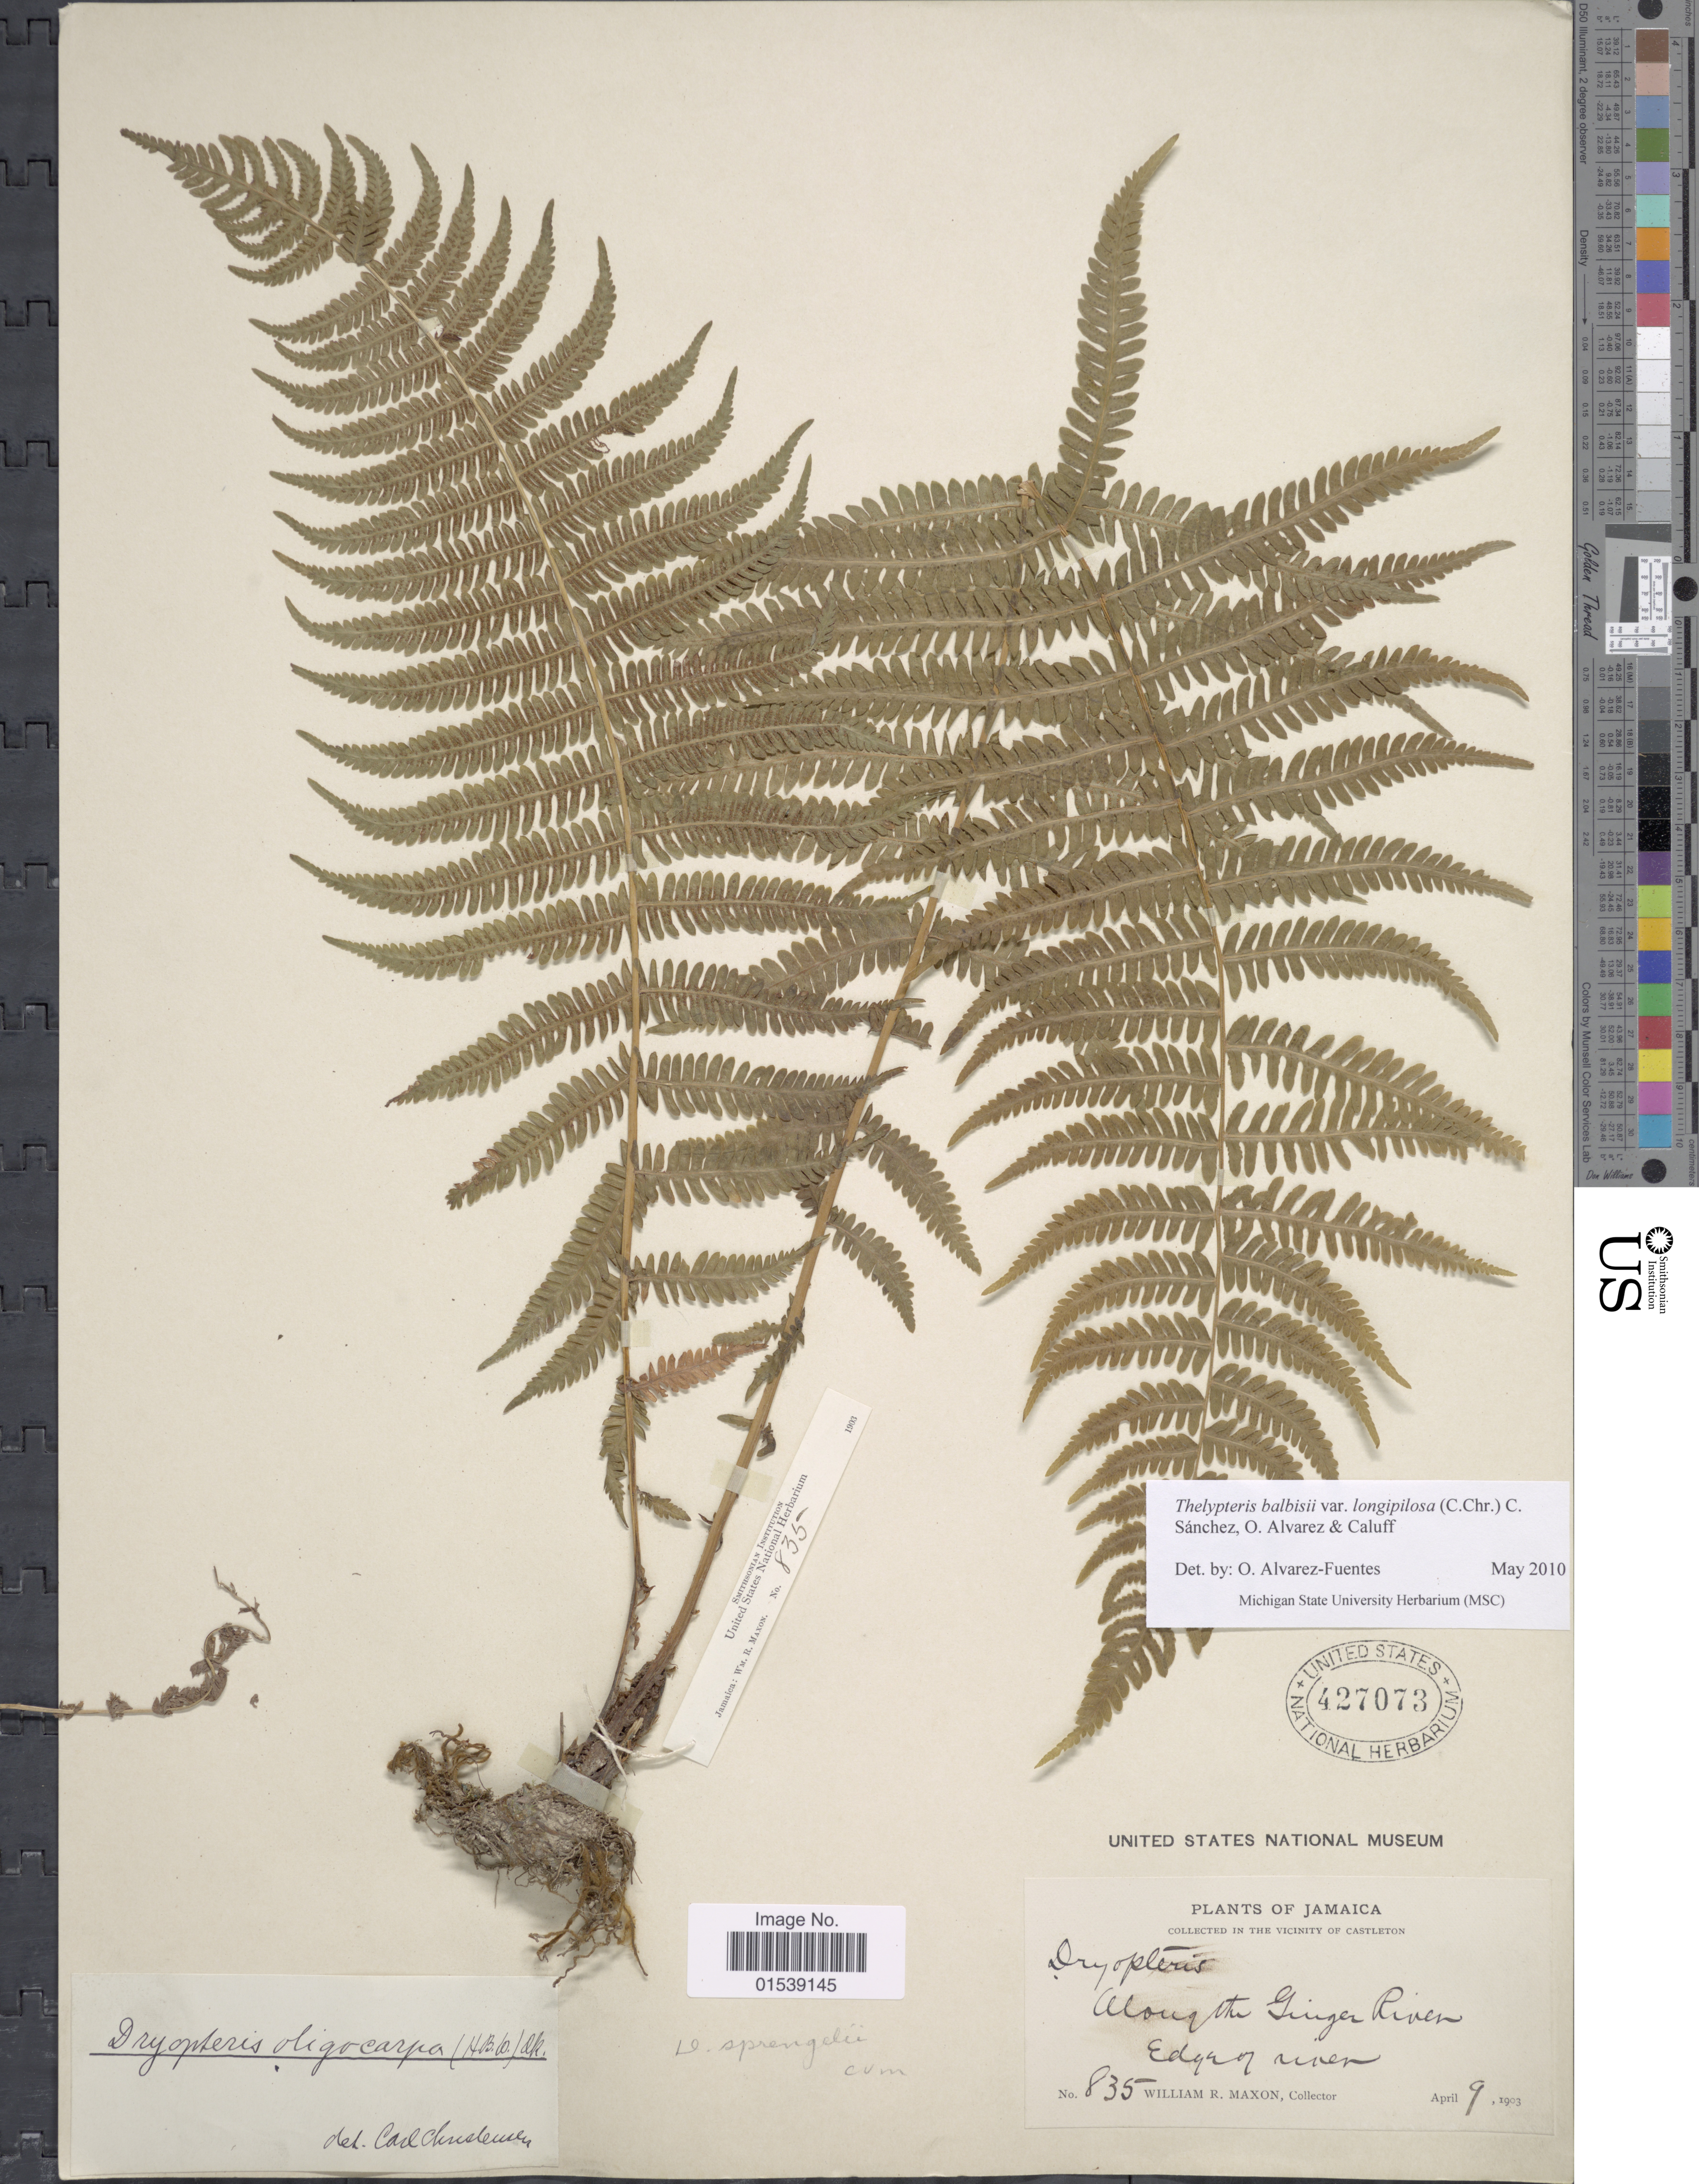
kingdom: Plantae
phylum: Tracheophyta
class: Polypodiopsida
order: Polypodiales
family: Thelypteridaceae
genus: Amauropelta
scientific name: Amauropelta balbisii (Spreng.) comb. nov., ined. 2015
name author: (Spreng.)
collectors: W. R. Maxon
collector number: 835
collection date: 1903-04-09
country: Jamaica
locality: Vicinity of Castleton, along the Ginger River, edge of river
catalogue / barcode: US 427073